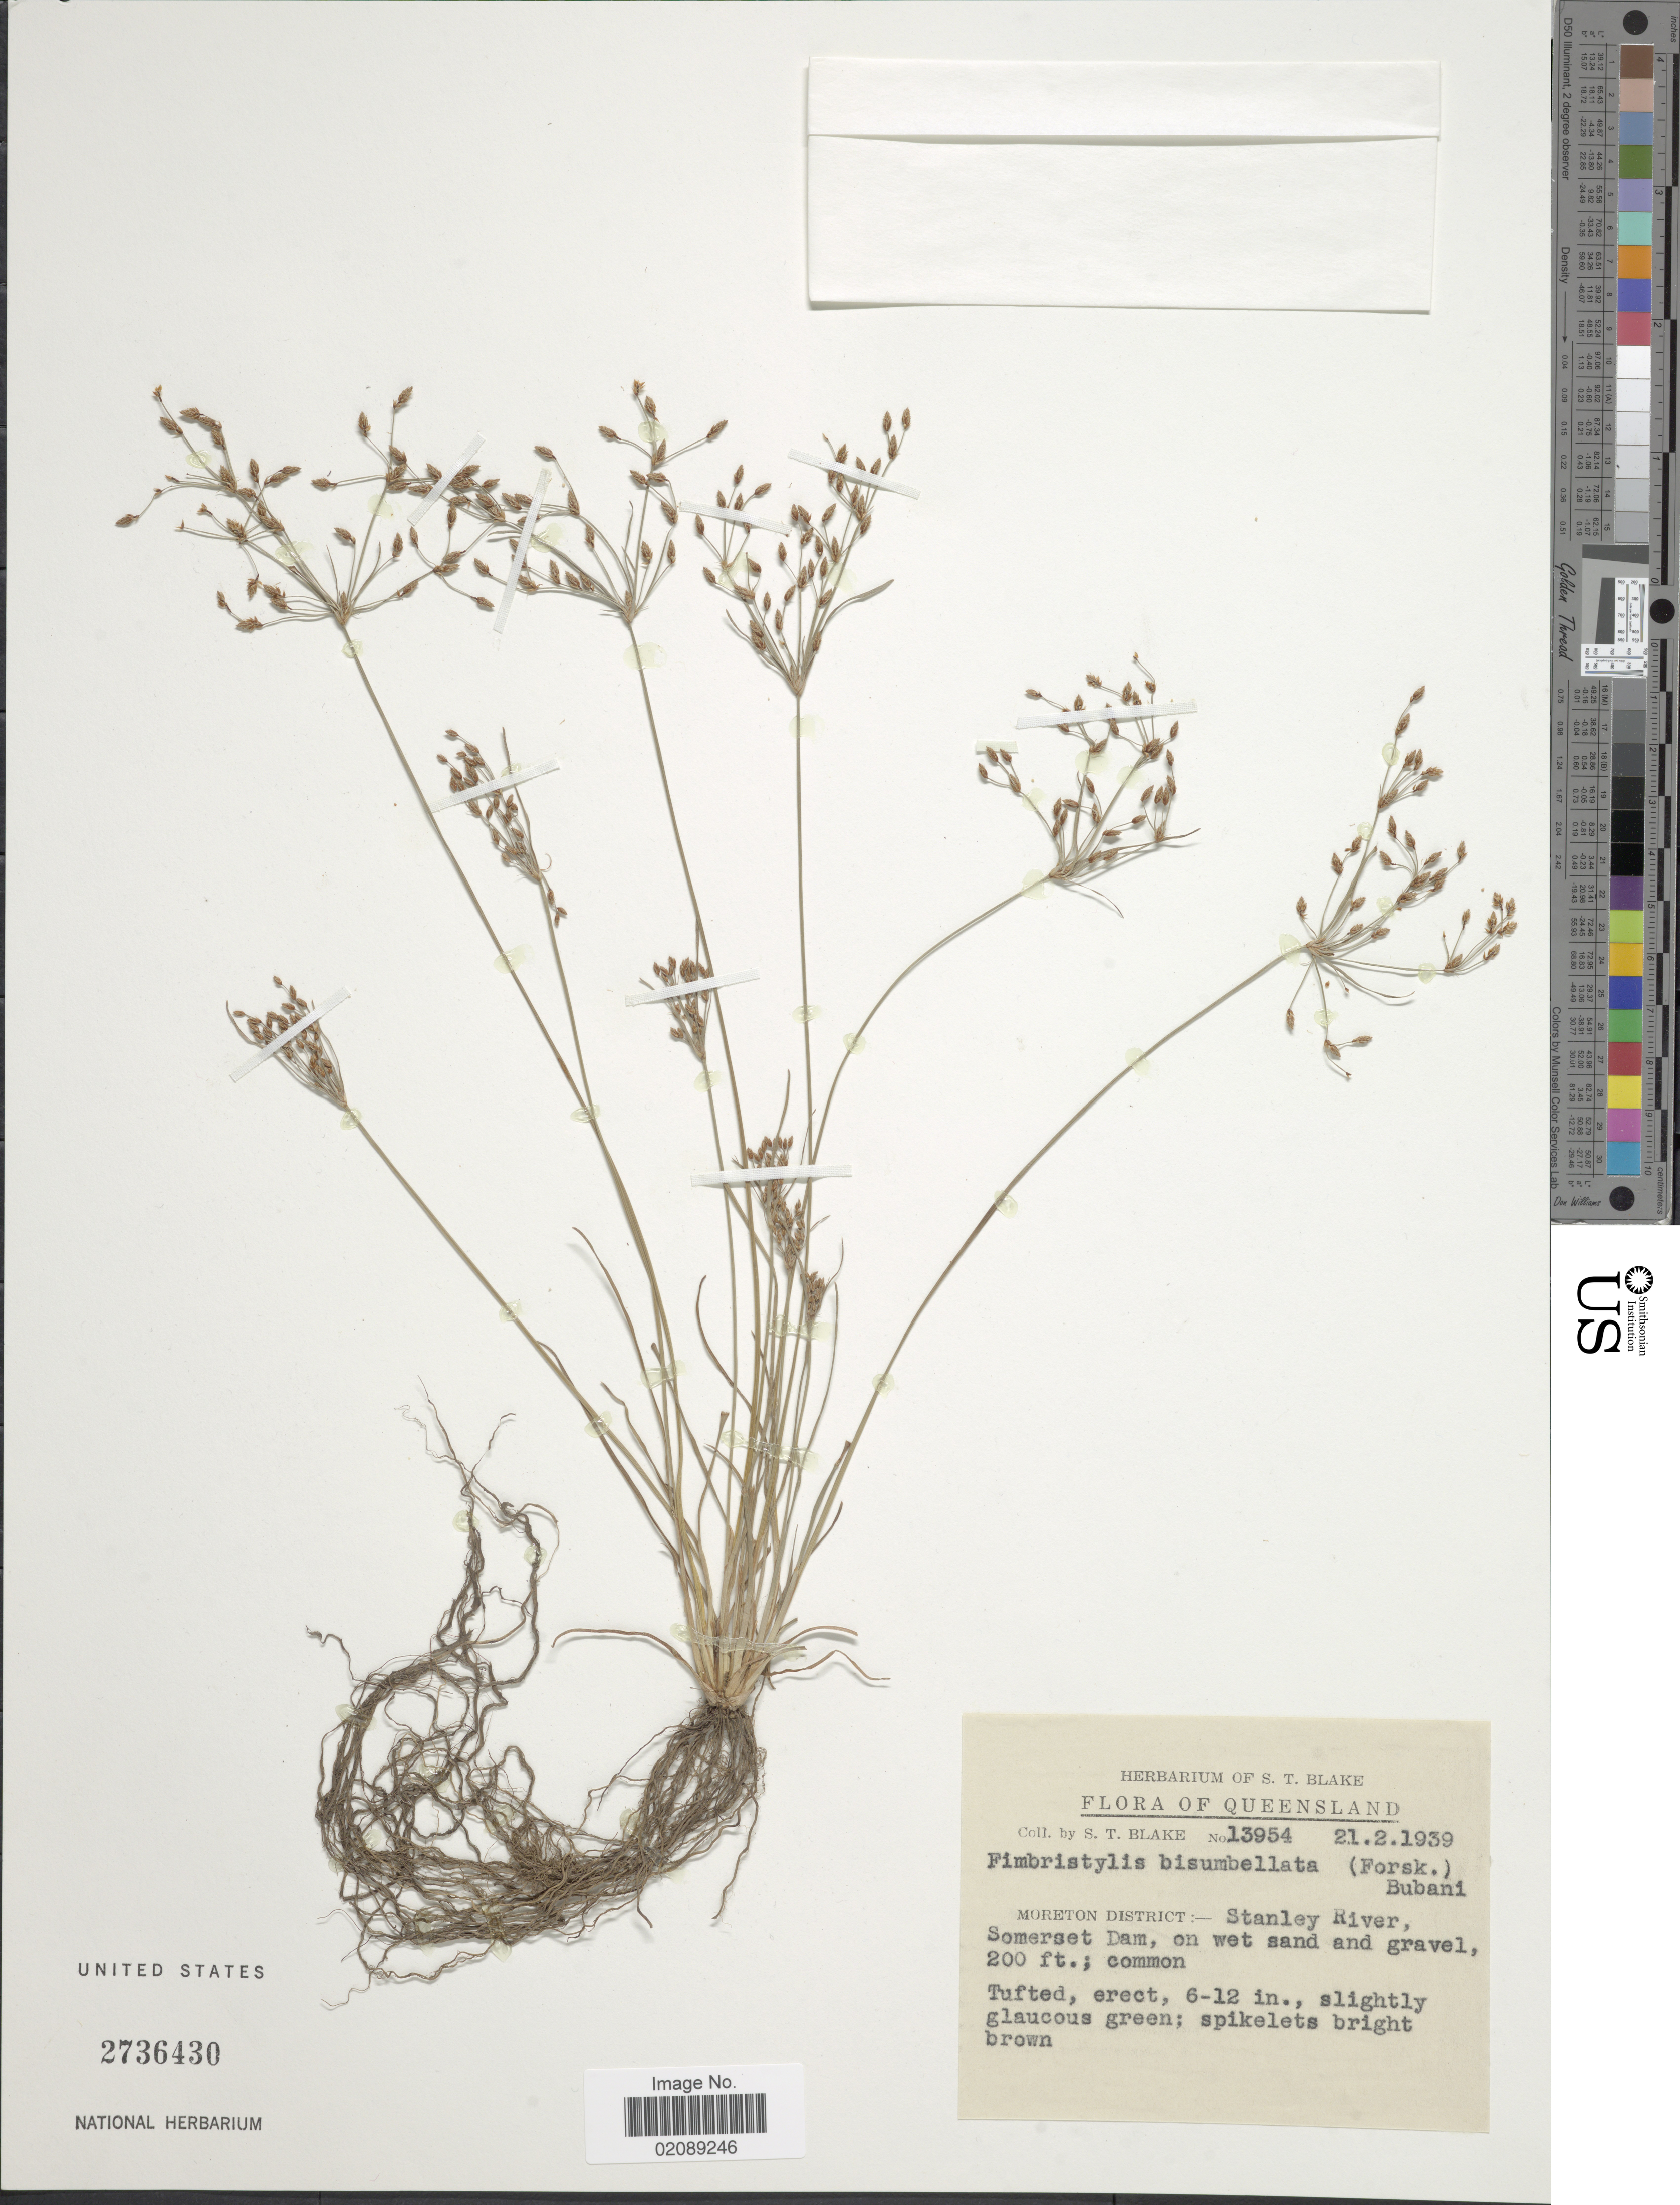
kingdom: Plantae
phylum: Tracheophyta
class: Liliopsida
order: Poales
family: Cyperaceae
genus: Fimbristylis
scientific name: Fimbristylis bisumbellata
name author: (Forssk.) Bubani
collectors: S. T. Blake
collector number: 13954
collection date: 1939-02-21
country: Australia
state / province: Queensland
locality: Moreton District: -Stanley River, Somerset Dam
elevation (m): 61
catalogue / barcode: US 2736430